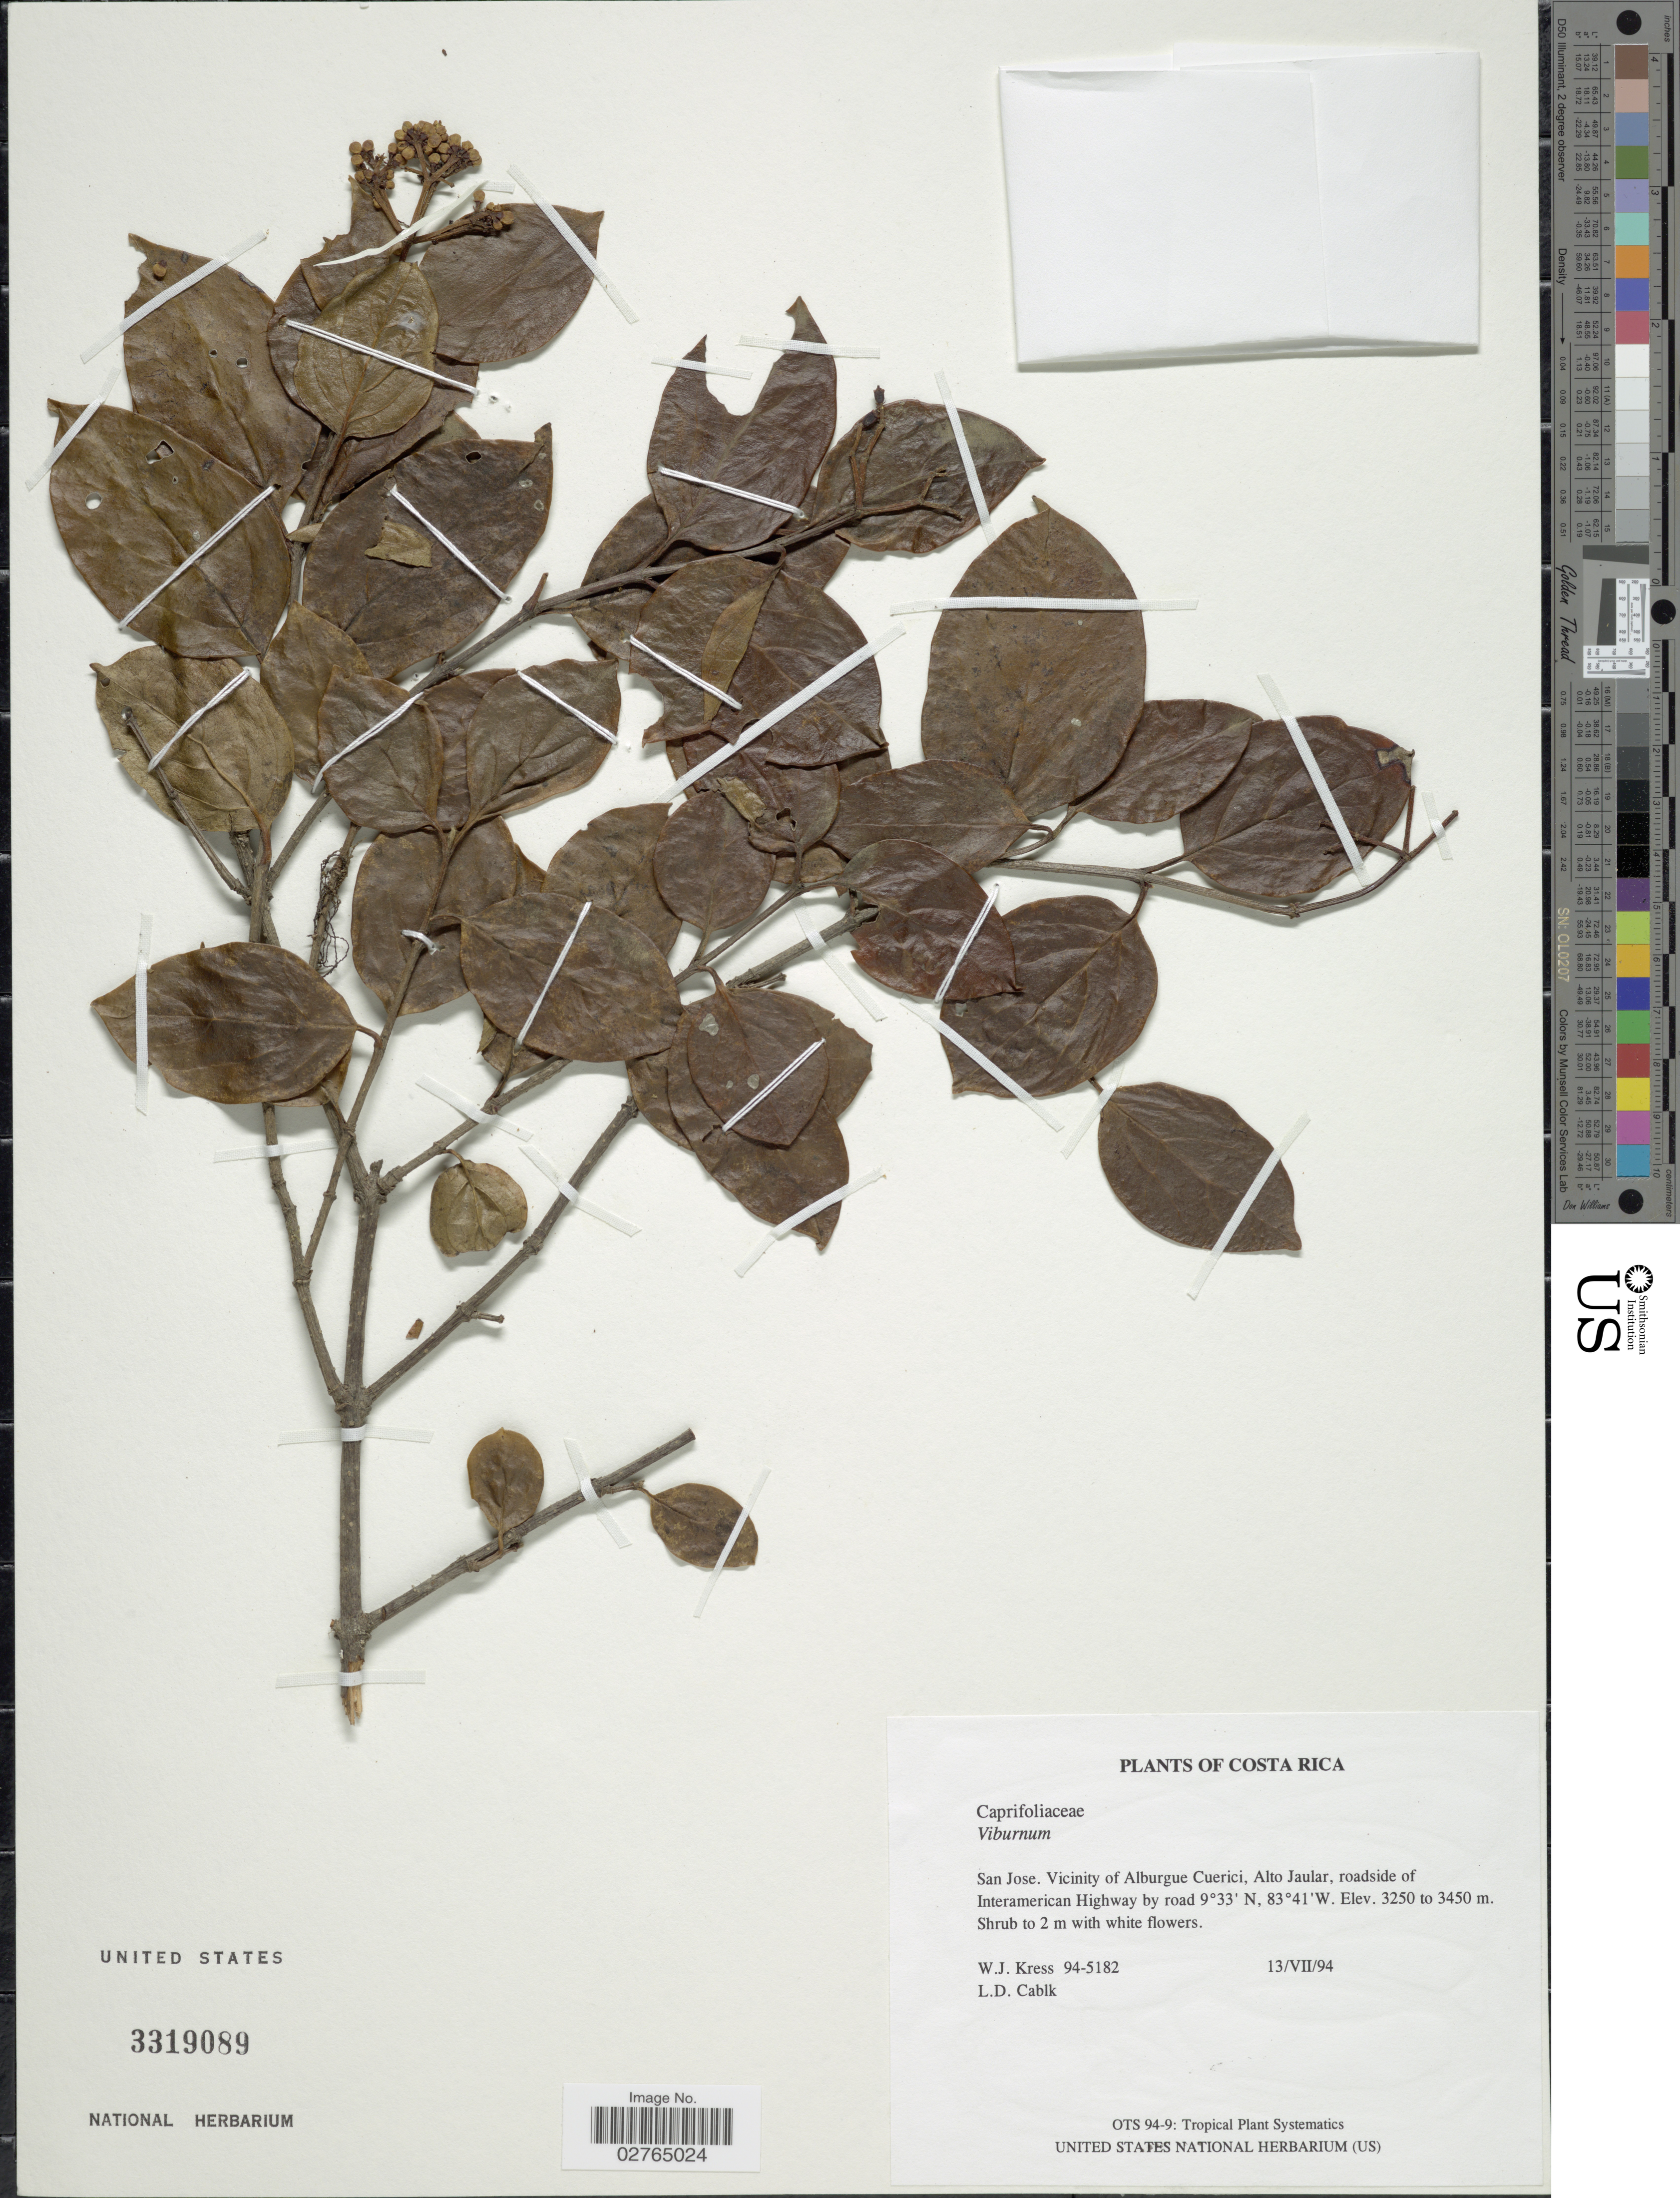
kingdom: Plantae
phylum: Tracheophyta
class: Magnoliopsida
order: Dipsacales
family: Viburnaceae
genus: Viburnum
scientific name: Viburnum sp.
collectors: W. J. Kress & L. Cablk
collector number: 94-5182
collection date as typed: Transcribed d/m/y: 13/7/94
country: Costa Rica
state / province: San José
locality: Vicinity of Alburgue Cuerici, Alto Jaular, roadside of Interamerican Highway by road.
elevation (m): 3250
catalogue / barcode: US 3319089